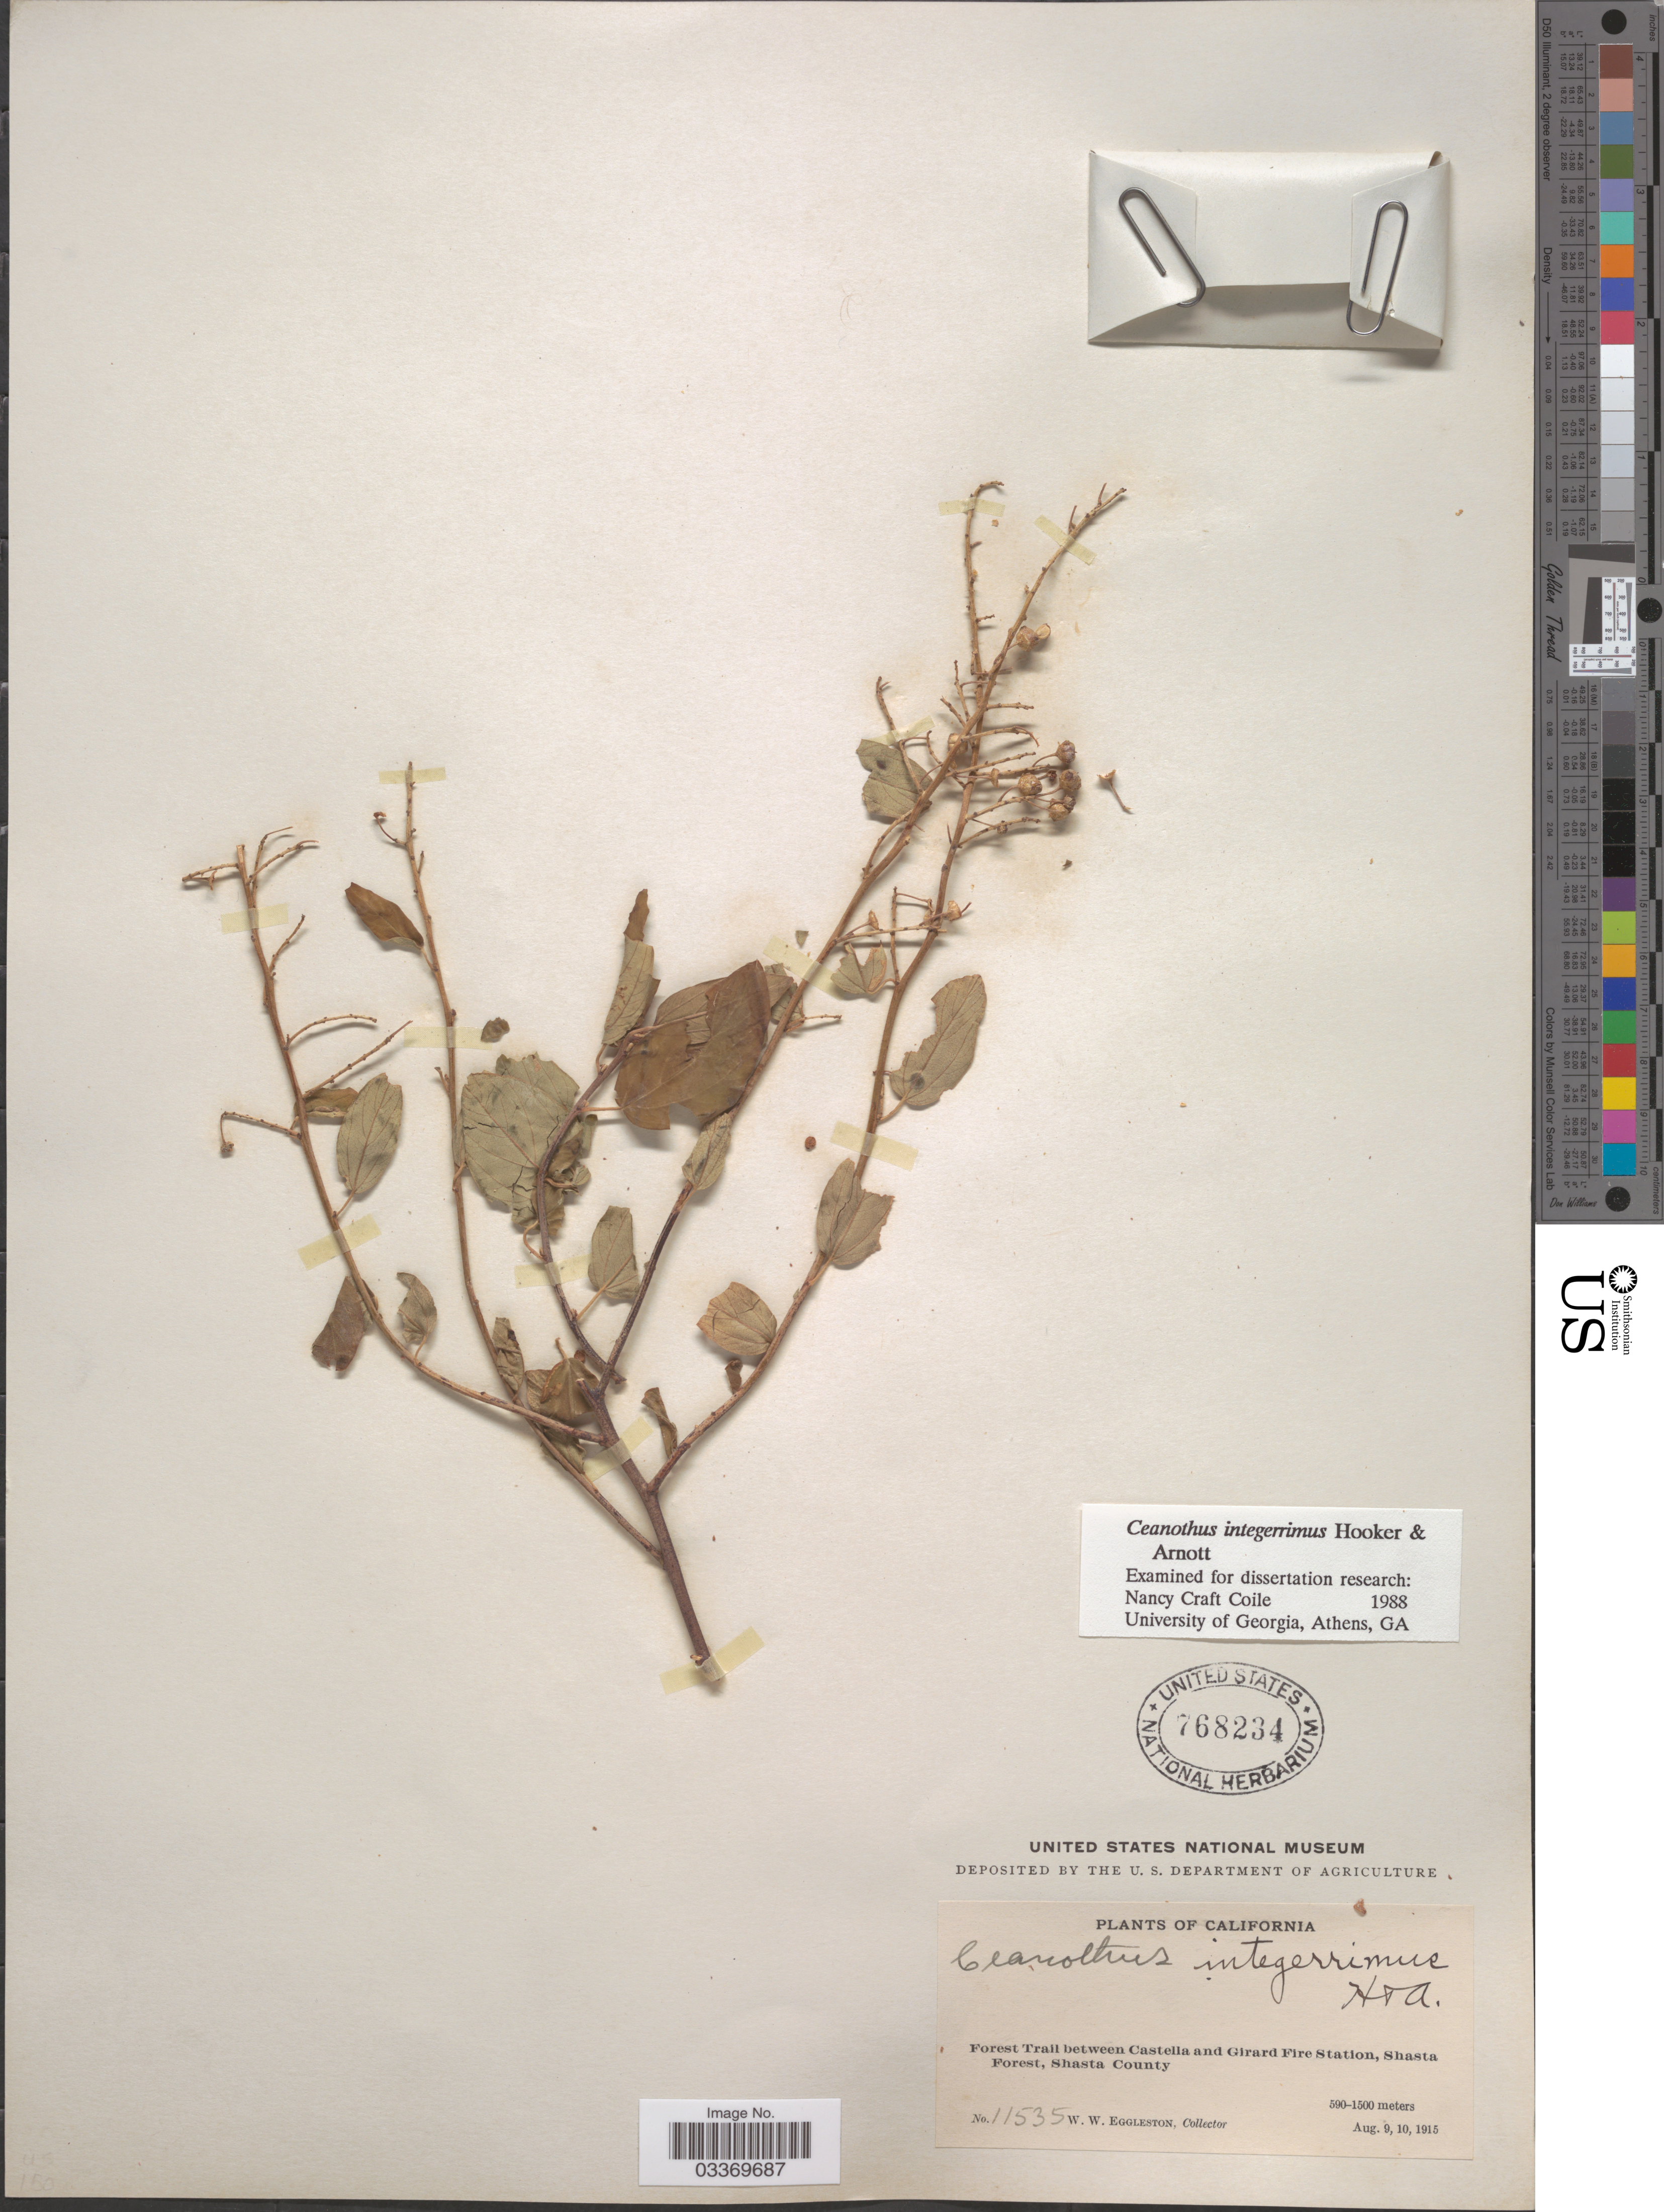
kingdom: Plantae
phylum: Tracheophyta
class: Magnoliopsida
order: Rosales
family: Rhamnaceae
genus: Ceanothus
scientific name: Ceanothus integerrimus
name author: Hook. & Arn.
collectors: W. W. Eggleston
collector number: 11535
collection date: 1915-08-09/1915-08-10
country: United States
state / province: California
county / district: Shasta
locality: Forest Trail between Castella and Girard Fire Station, Shasta Forest, Shasta County.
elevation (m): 590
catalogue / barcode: US 768234